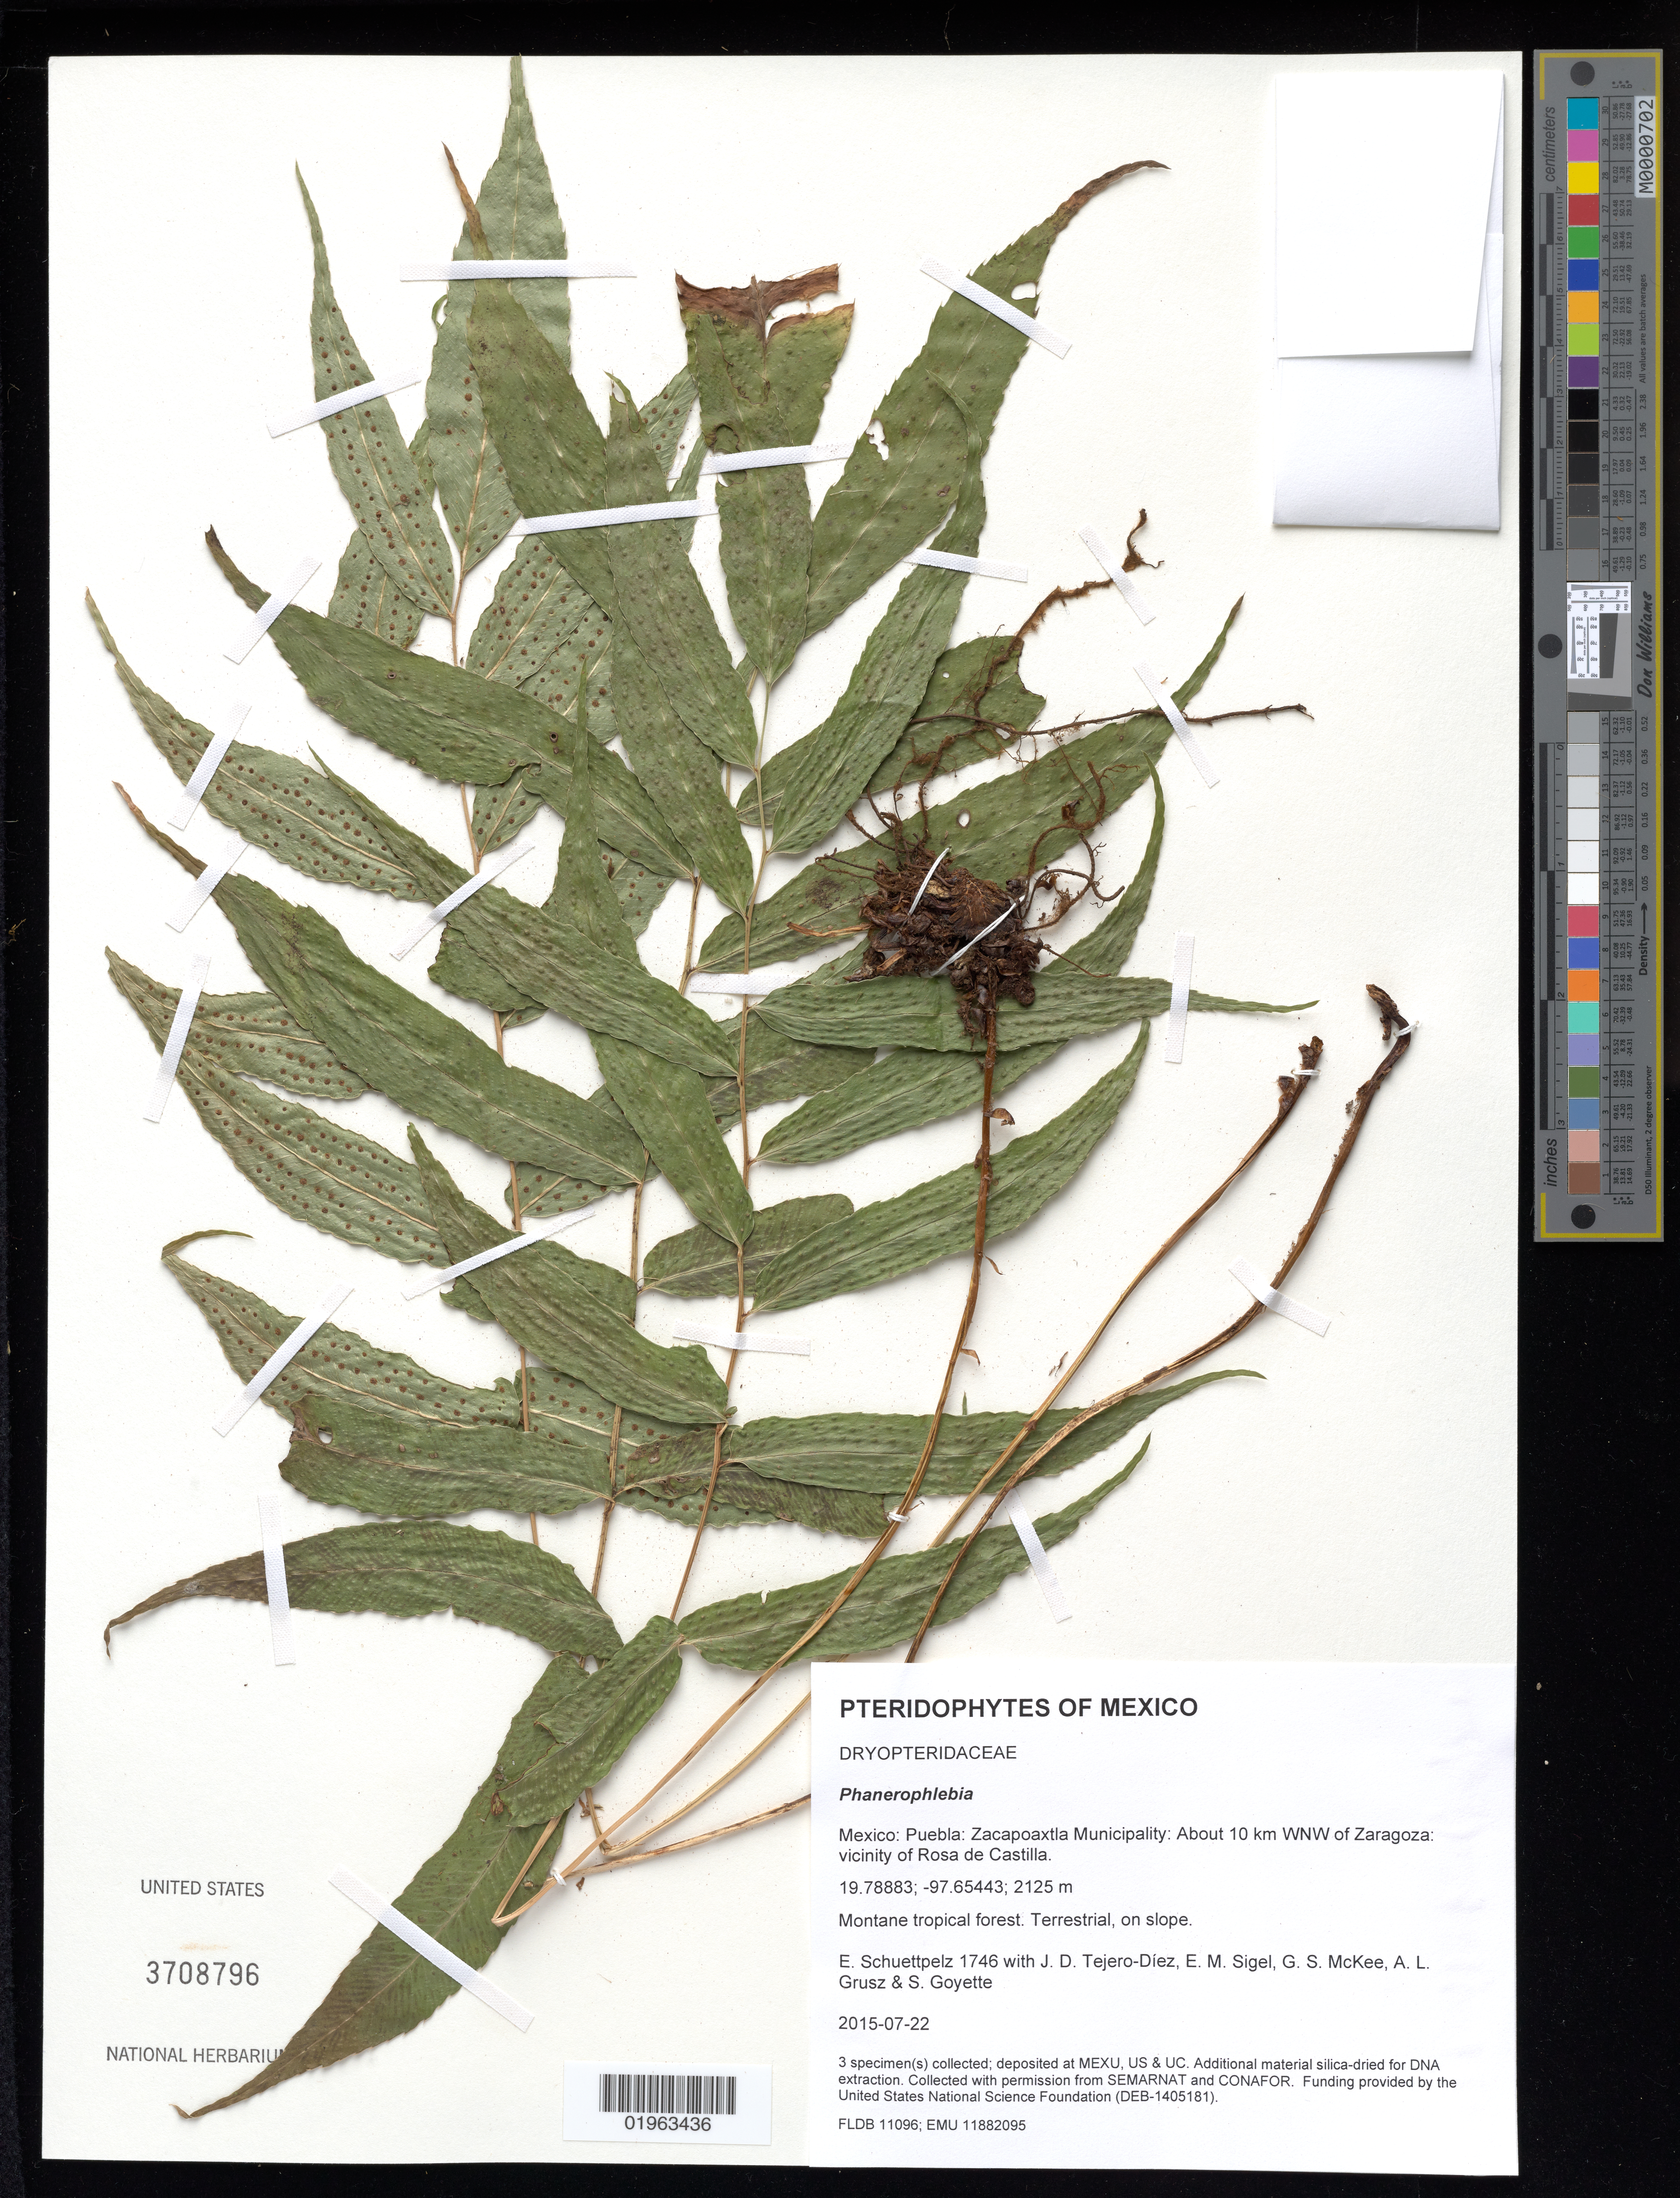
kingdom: Plantae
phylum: Tracheophyta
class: Polypodiopsida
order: Polypodiales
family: Dryopteridaceae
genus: Phanerophlebia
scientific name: Phanerophlebia sp.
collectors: E. Schuettpelz, D. Tejero-Díez, E. M. Sigel, G. S. McKee & A. Grusz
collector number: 1746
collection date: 2015-07-22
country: Mexico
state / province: Puebla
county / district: Zacapoaxtla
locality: About 10 km WNW of Zaragoza: vicinity of Rosa de Castilla.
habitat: Montane tropical forest.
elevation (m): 2125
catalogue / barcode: US 3708796